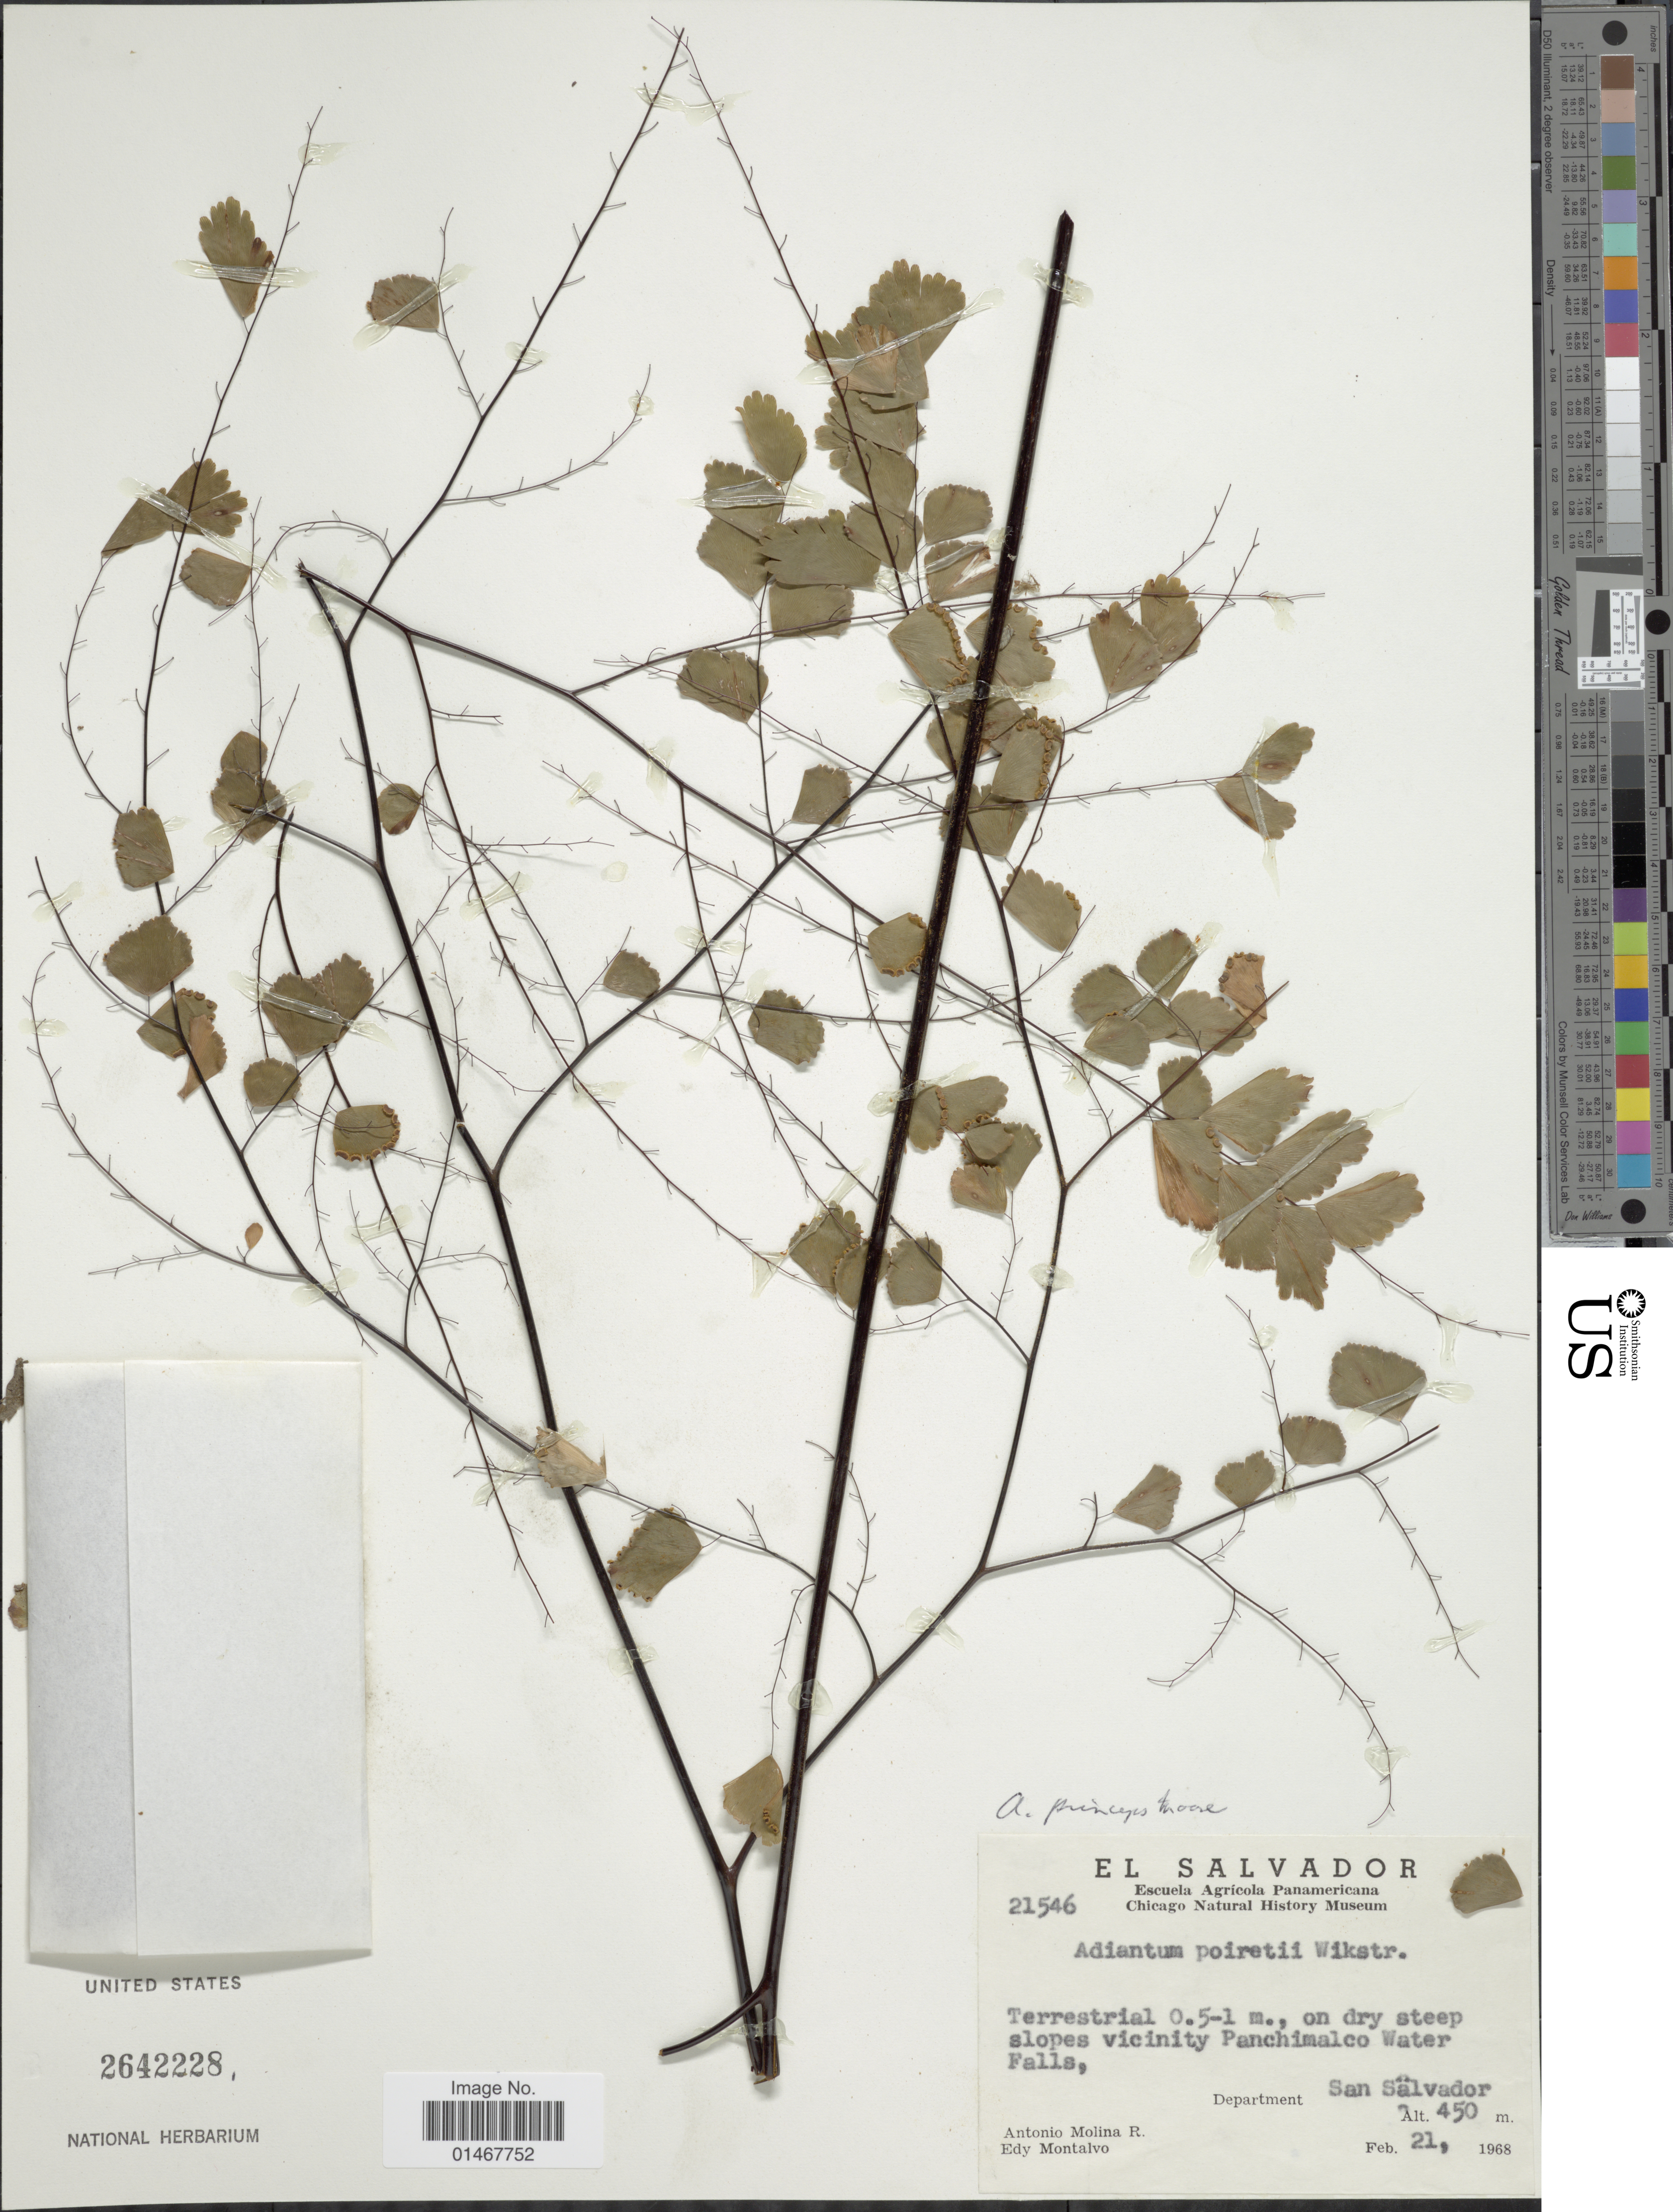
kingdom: Plantae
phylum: Tracheophyta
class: Polypodiopsida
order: Polypodiales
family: Pteridaceae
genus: Adiantum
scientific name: Adiantum princeps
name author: T. Moore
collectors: A. Molina R. & E. A. Montalvo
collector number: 21546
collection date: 1968-02-21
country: El Salvador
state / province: San Salvador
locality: On dry step slopes vicinity Panchimalco Water Falls, Department San Salvador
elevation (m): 450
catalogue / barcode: US 2642228